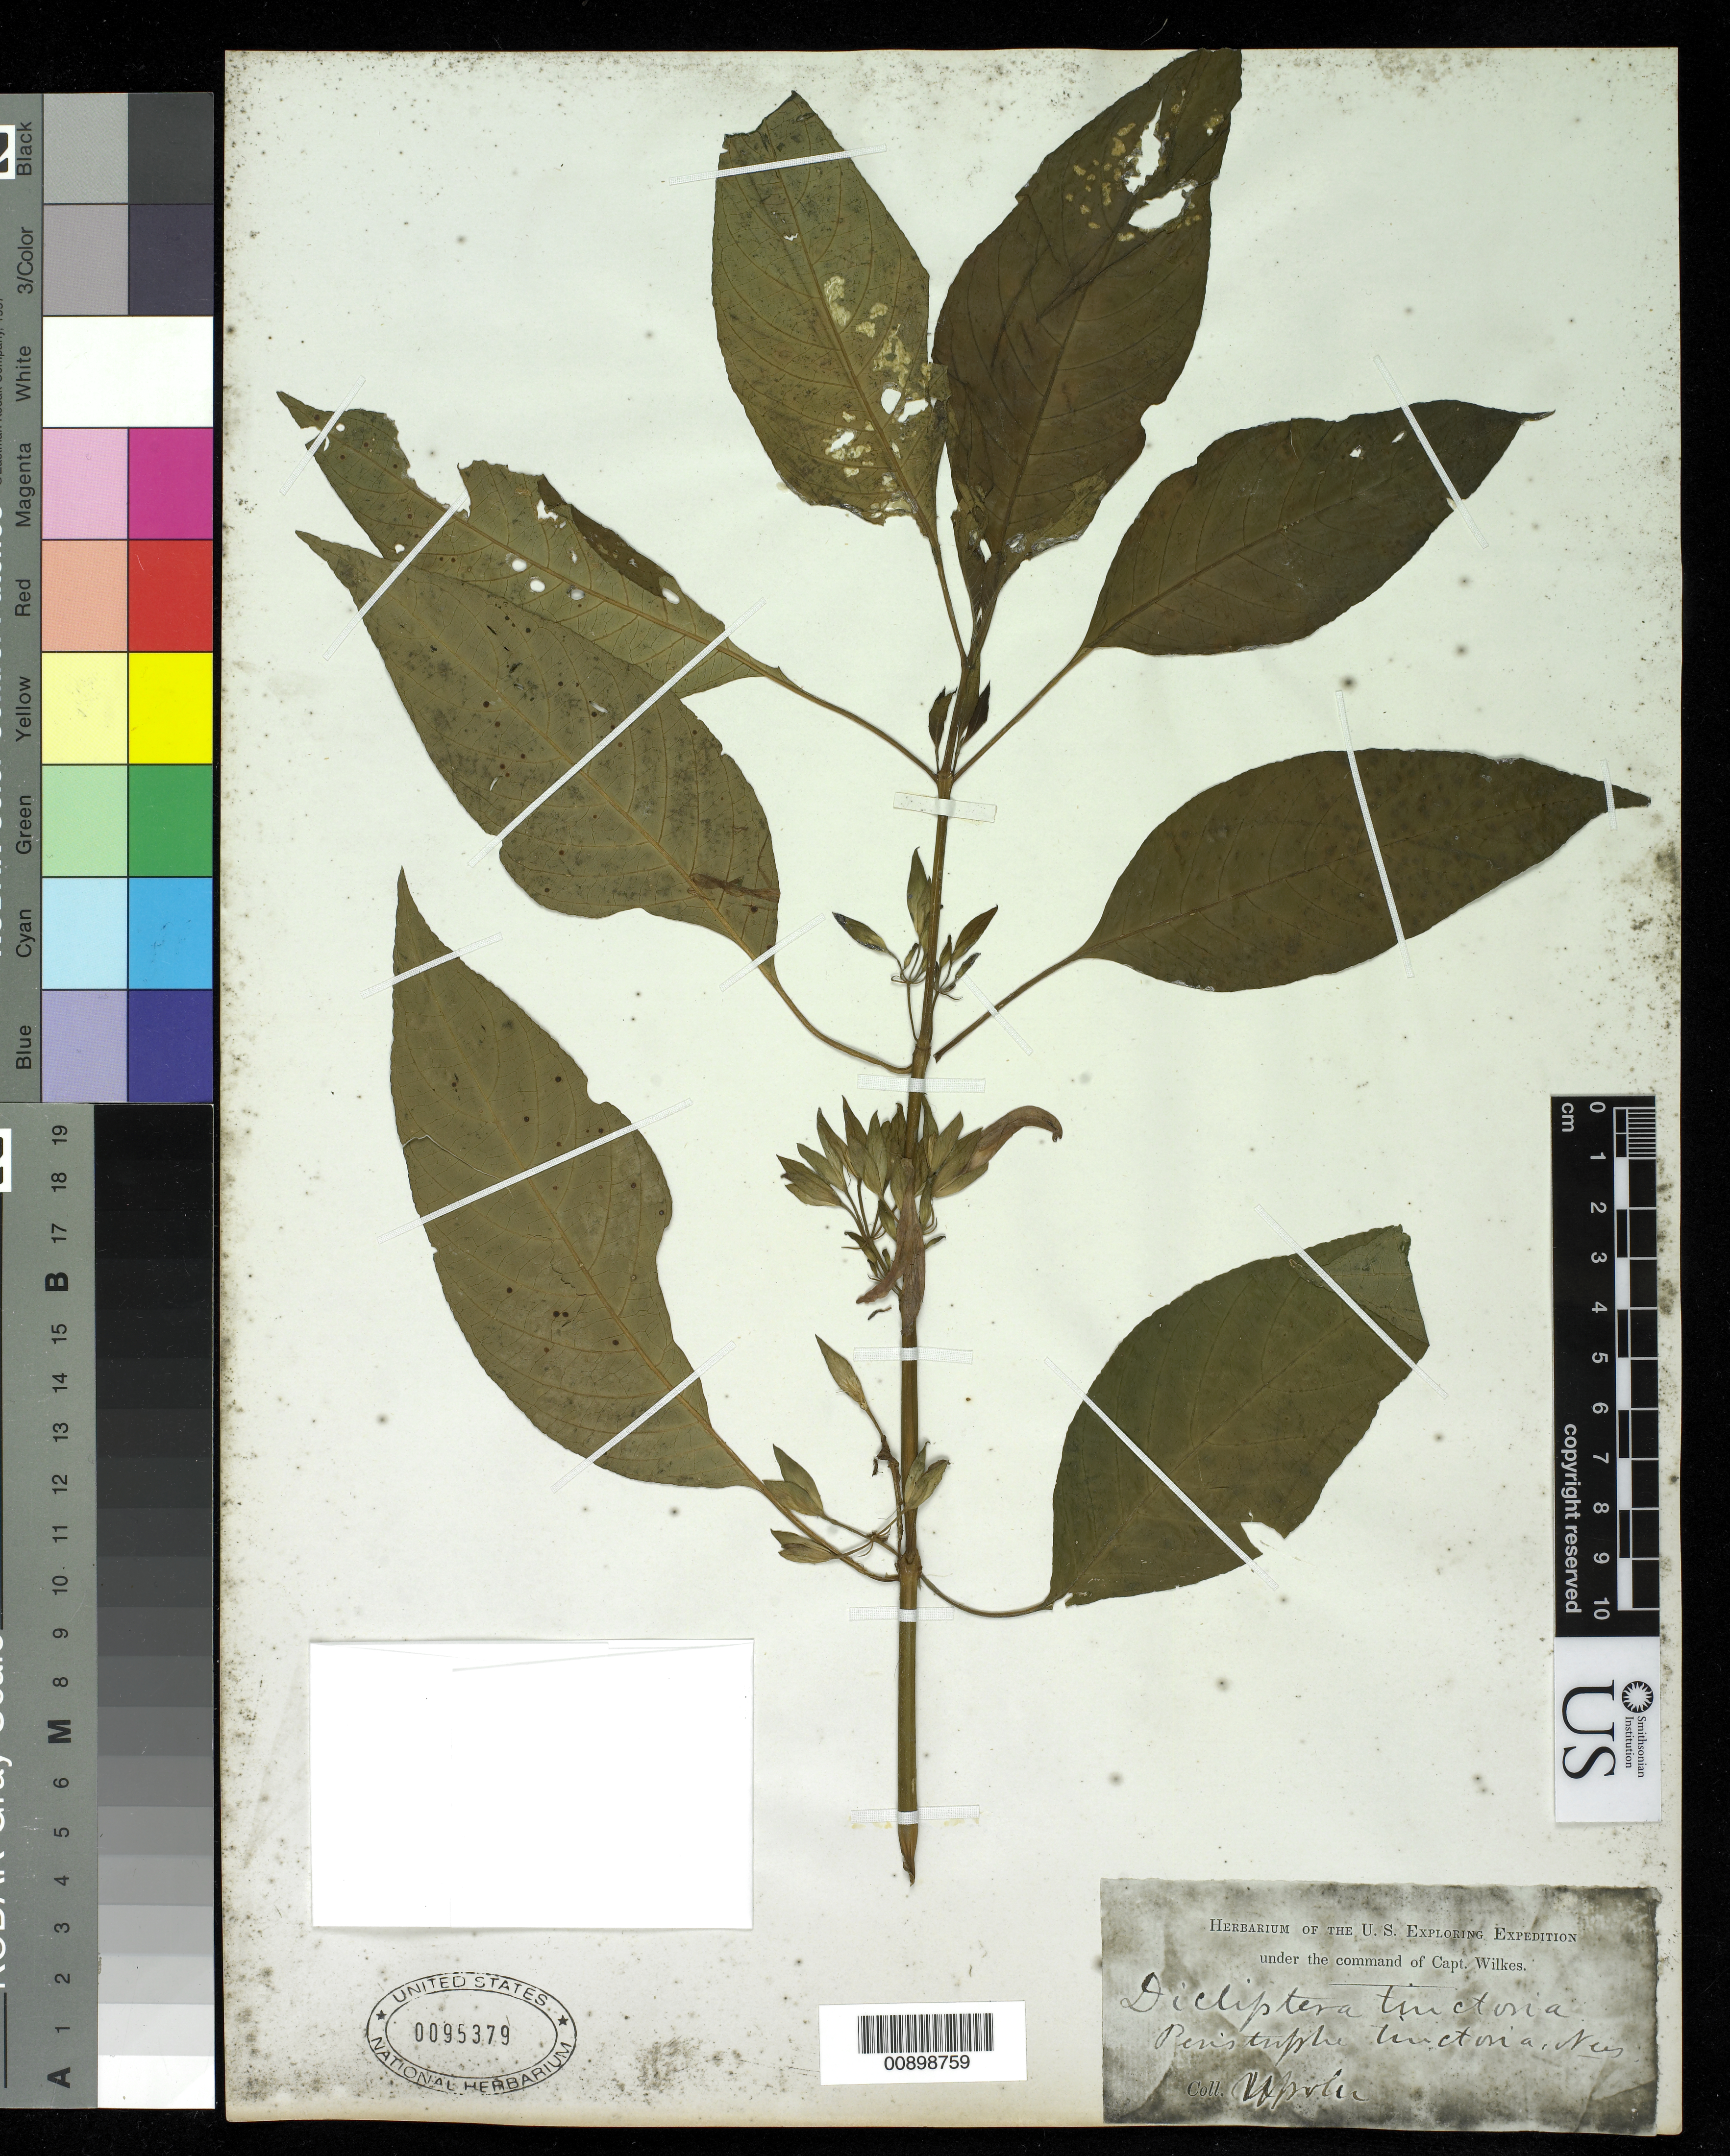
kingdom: Plantae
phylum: Tracheophyta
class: Magnoliopsida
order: Lamiales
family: Acanthaceae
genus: Dicliptera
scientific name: Dicliptera tinctoria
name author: Kostel.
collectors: Wilkes Explor. Exped.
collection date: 1838/1842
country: Samoa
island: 'Upolu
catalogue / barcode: US 95379